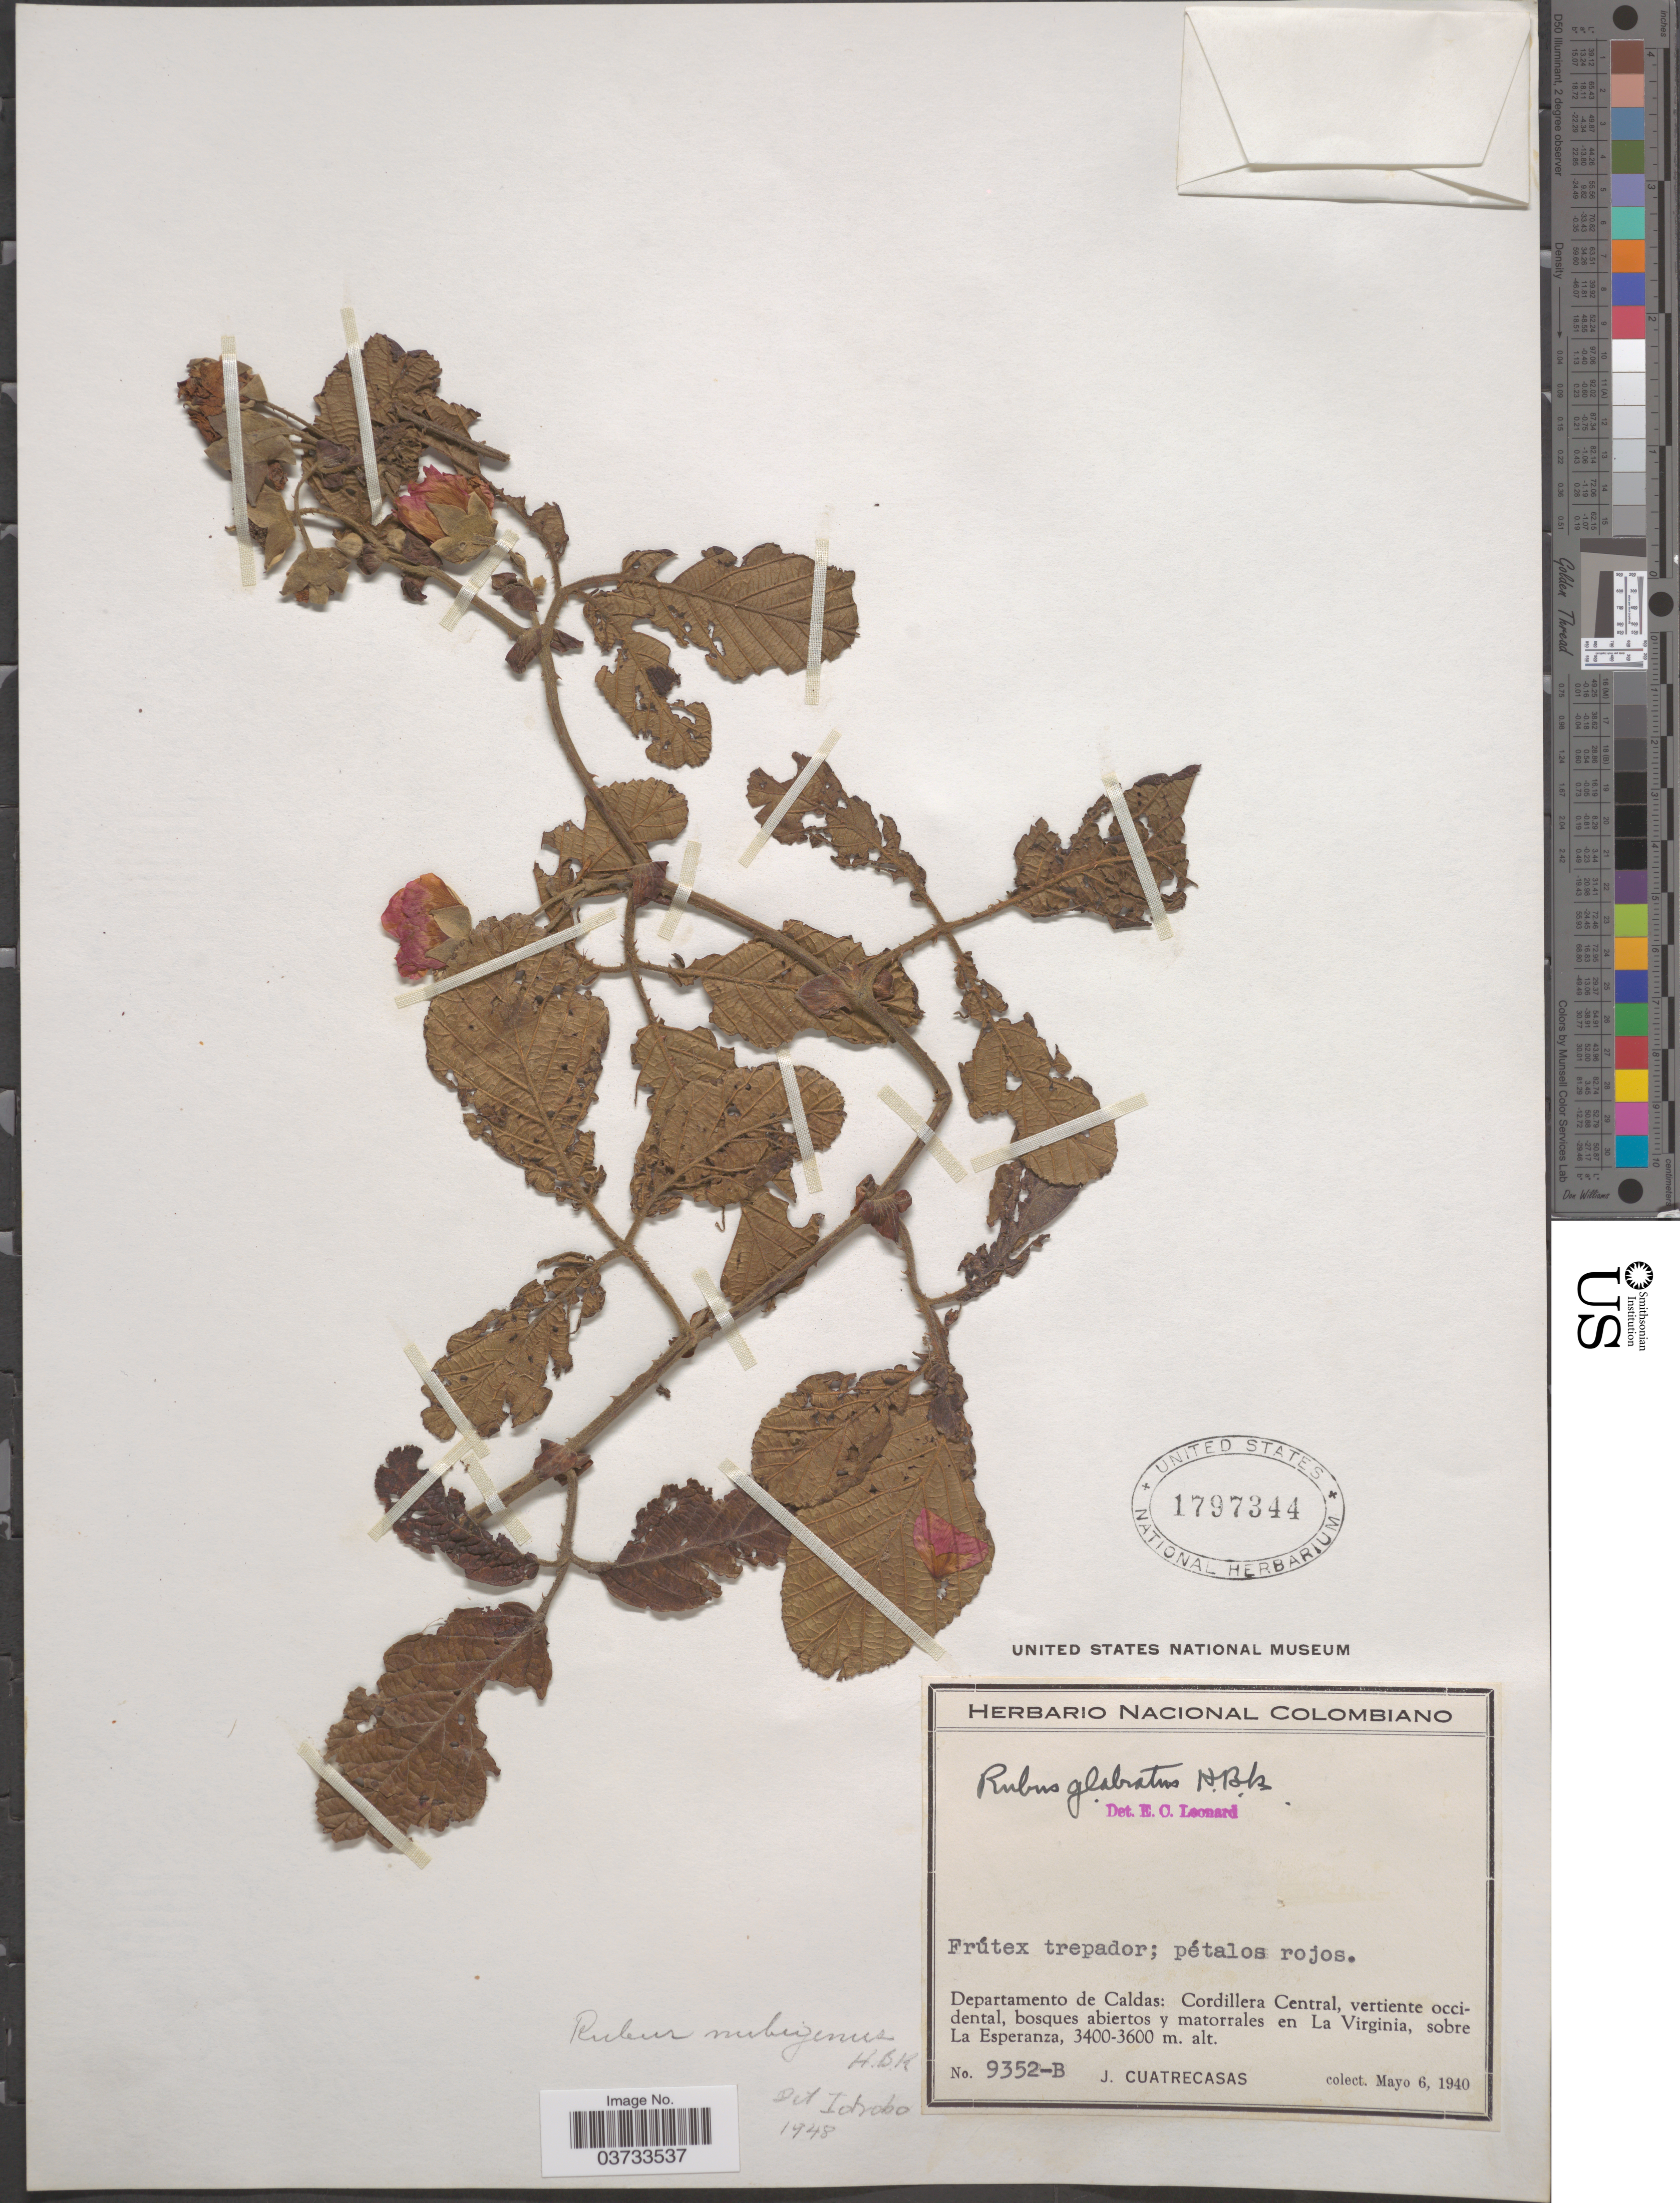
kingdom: Plantae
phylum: Tracheophyta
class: Magnoliopsida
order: Rosales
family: Rosaceae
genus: Rubus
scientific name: Rubus nubigenus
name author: Kunth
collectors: J. Cuatrecasas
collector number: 9352-B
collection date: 1940-05-06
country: Colombia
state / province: Caldas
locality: Departamento de Caldas: Cordillera Central, vertiente occidental, bosques abiertos y matorrales en La Virginia, sobre La Esperanza.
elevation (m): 3400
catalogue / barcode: US 1797344